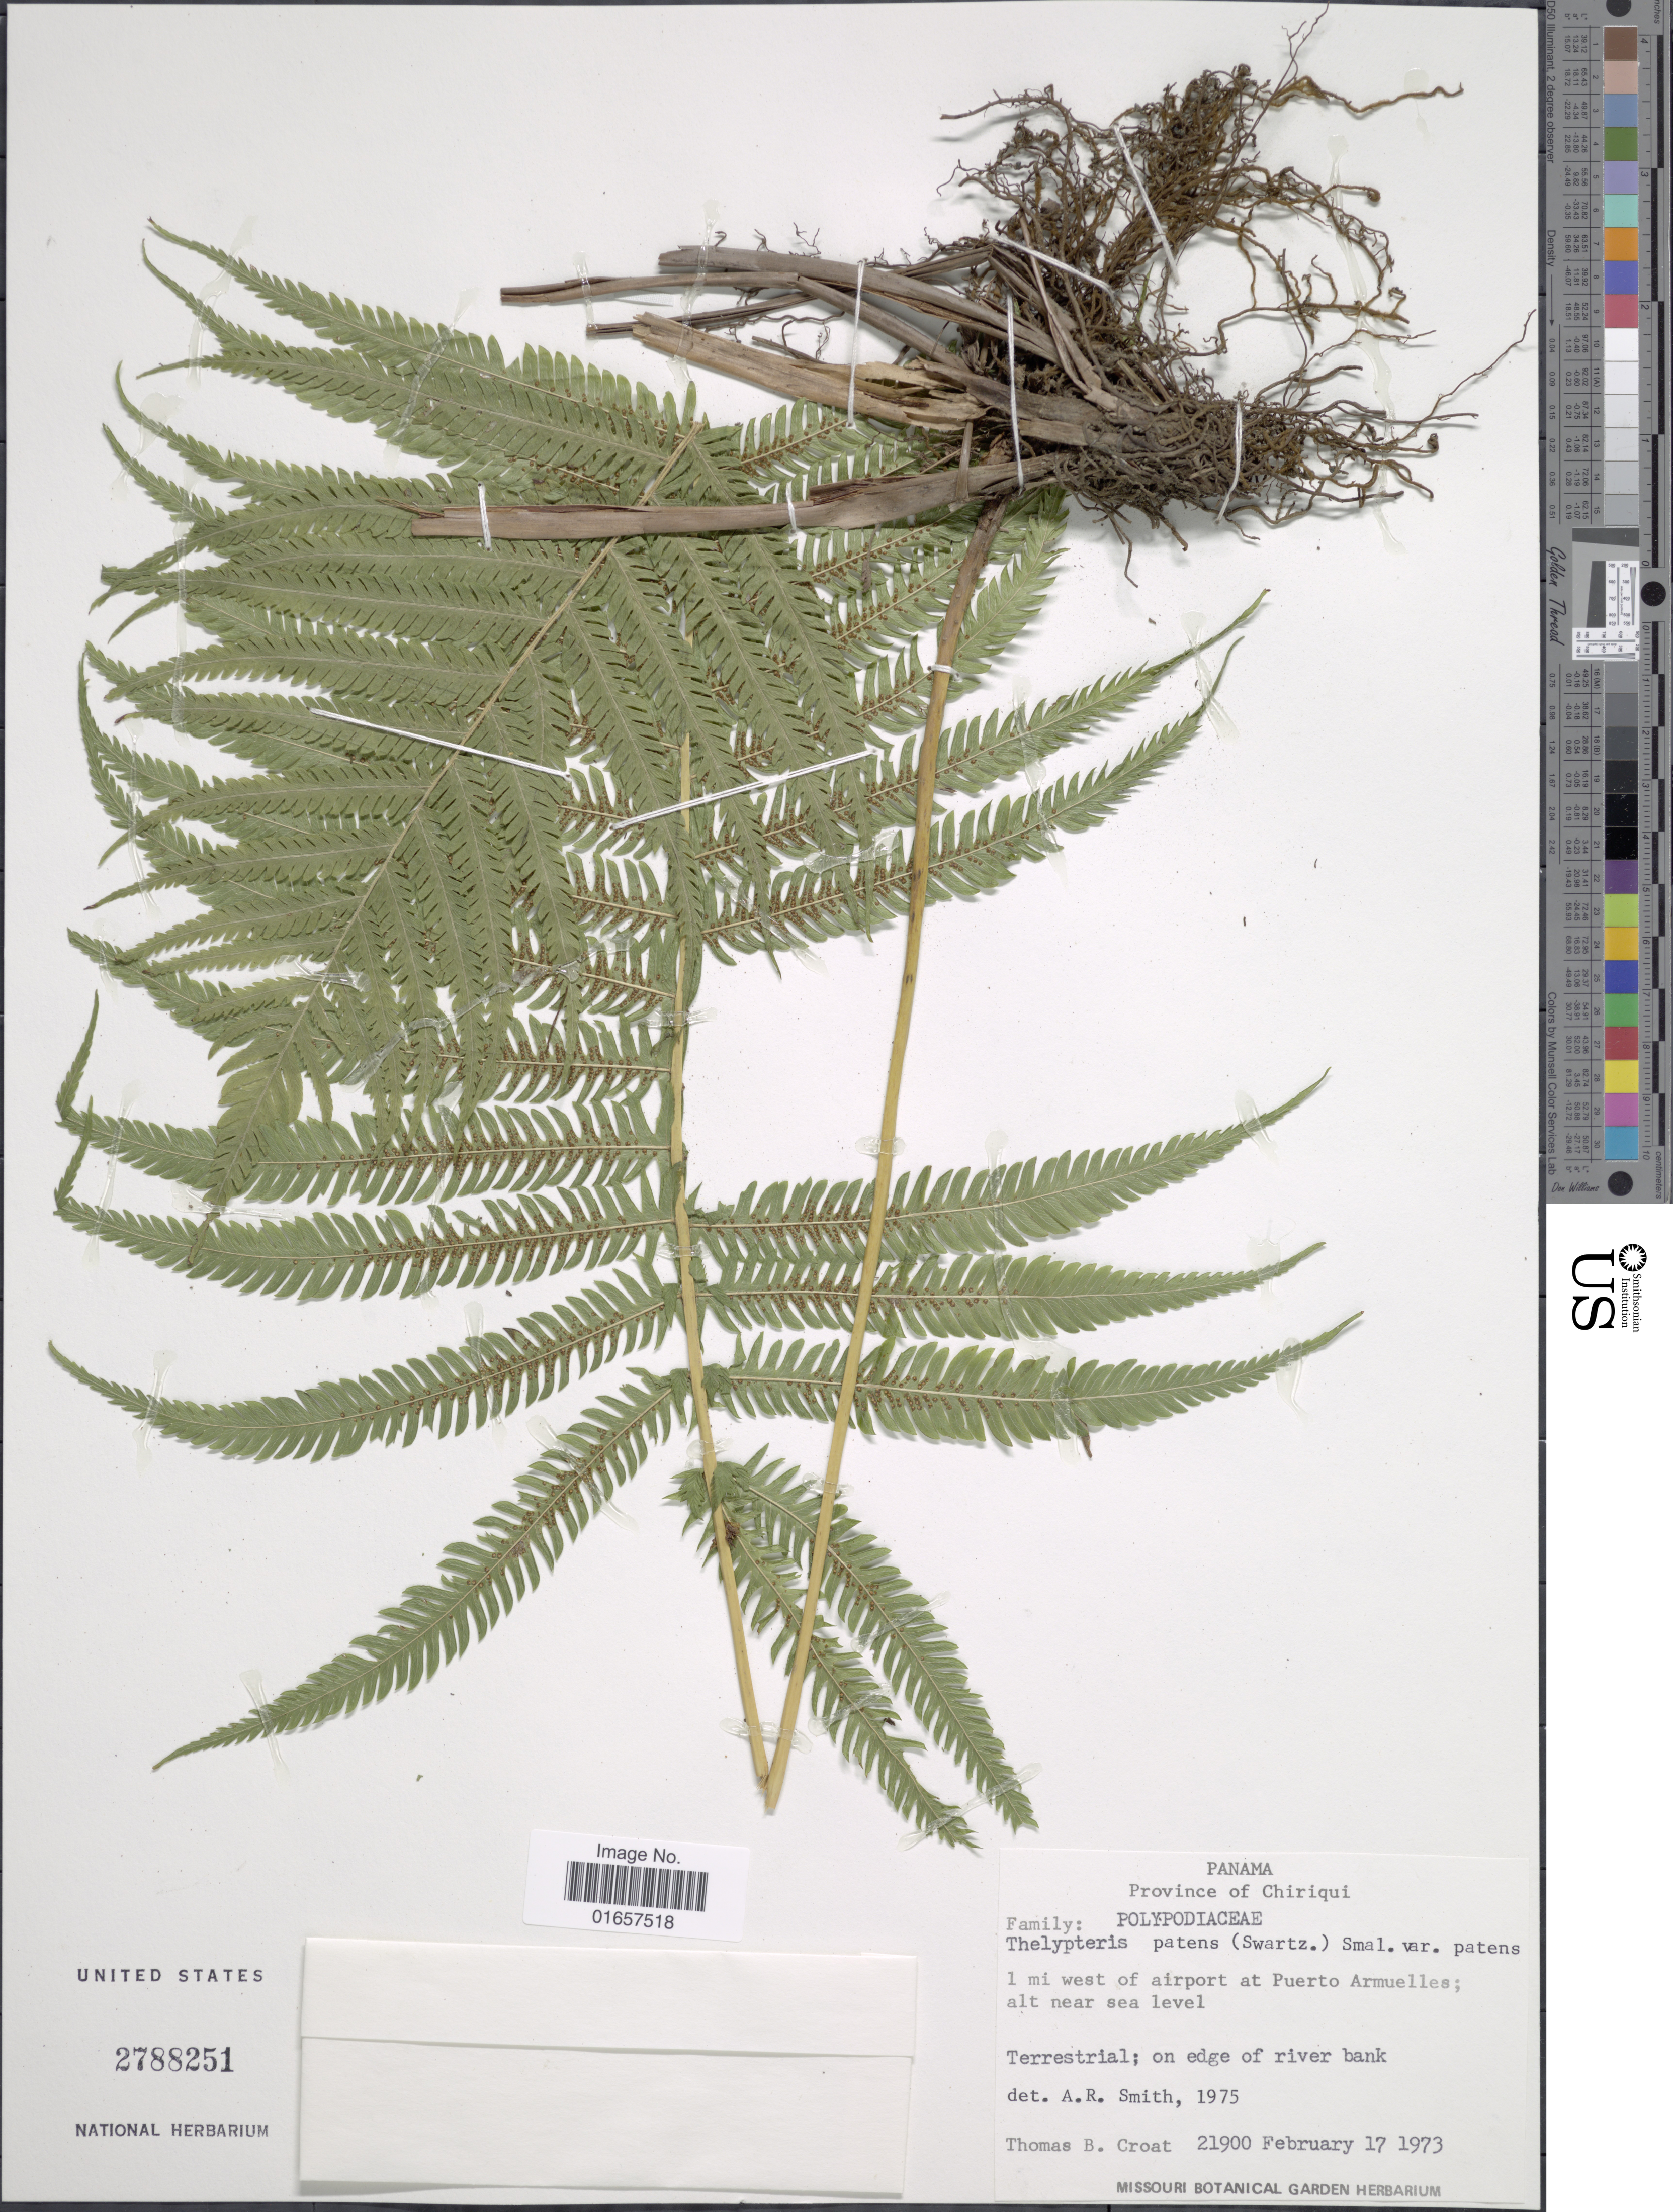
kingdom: Plantae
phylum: Tracheophyta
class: Polypodiopsida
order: Polypodiales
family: Thelypteridaceae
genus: Christella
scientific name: Christella patens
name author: (Sw.) Holttum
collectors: T. B. Croat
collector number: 21900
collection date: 1973-02-17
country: Panama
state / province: Chiriqui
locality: Panama, Province of Chiriqui 1 mi west of airport at Puerto Armuelles.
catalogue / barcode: US 2788251